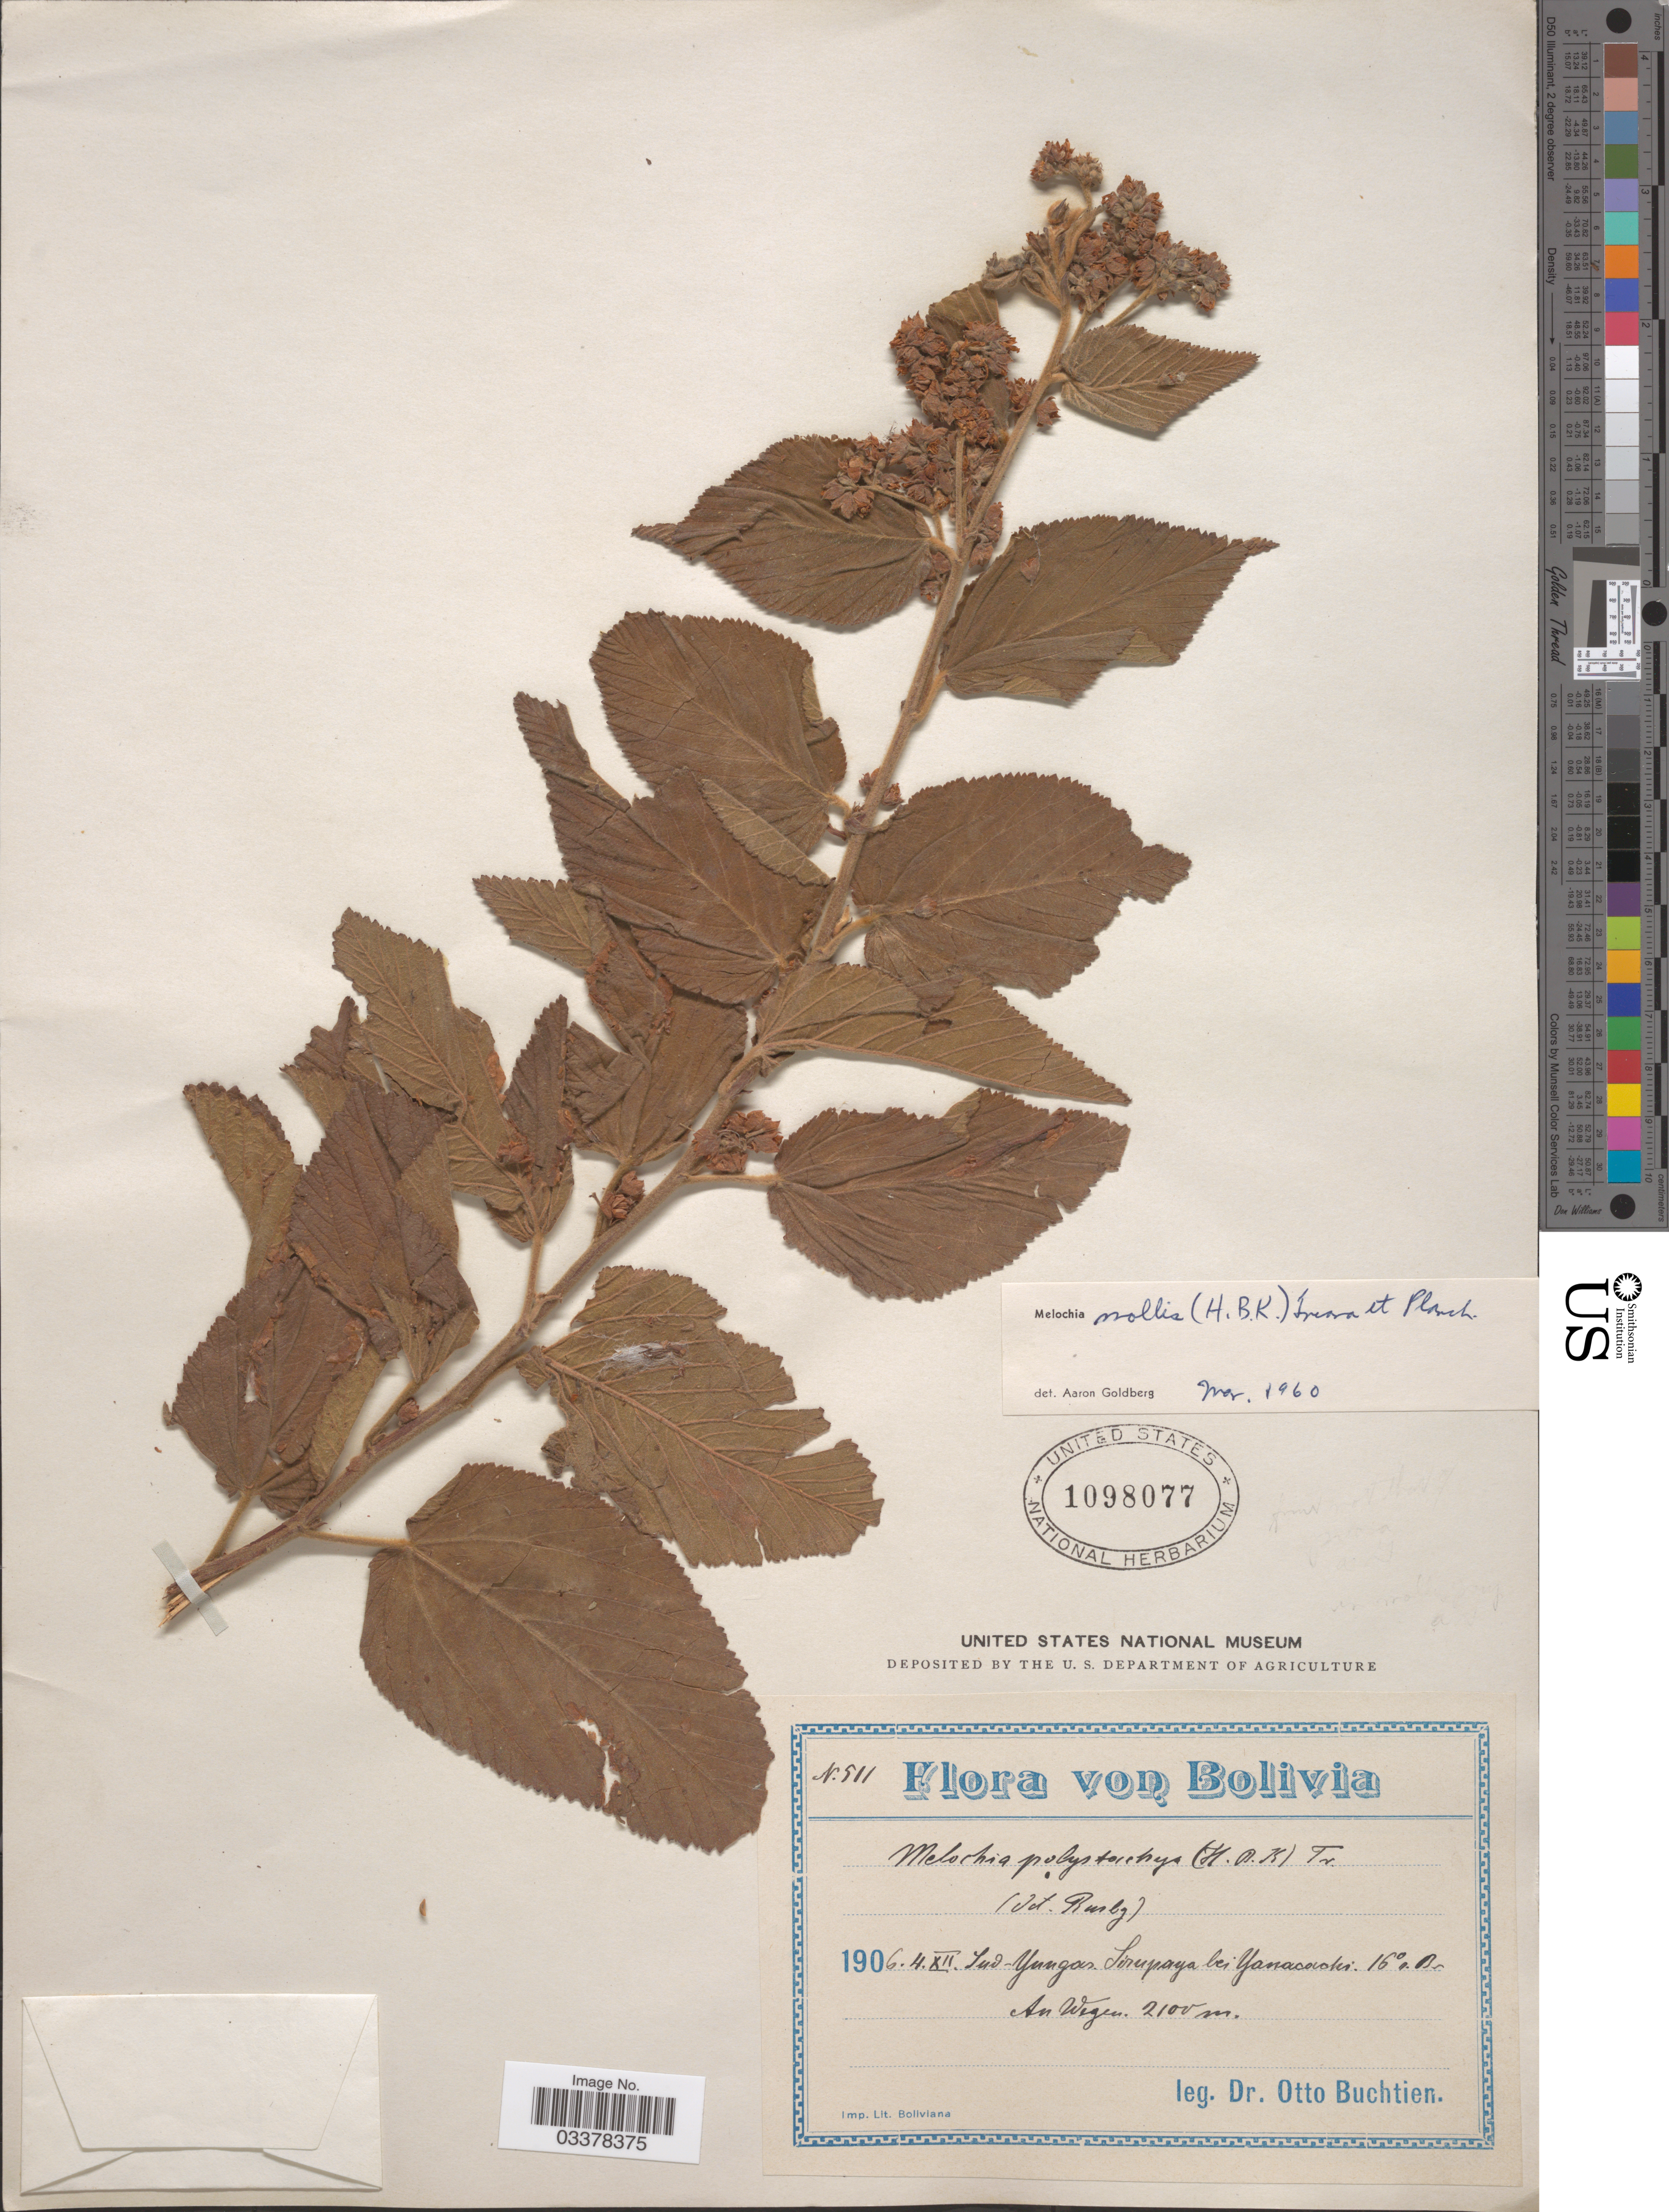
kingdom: Plantae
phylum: Tracheophyta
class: Magnoliopsida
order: Malvales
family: Malvaceae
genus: Melochia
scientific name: Melochia mollis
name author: (Kunth) Triana & Planch.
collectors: O. Buchtien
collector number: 511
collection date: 1906-12-04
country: Bolivia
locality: Sud-Yungas. Sirupaya bei Yanacachi. 16° n. Br.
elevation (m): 2100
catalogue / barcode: US 1098077